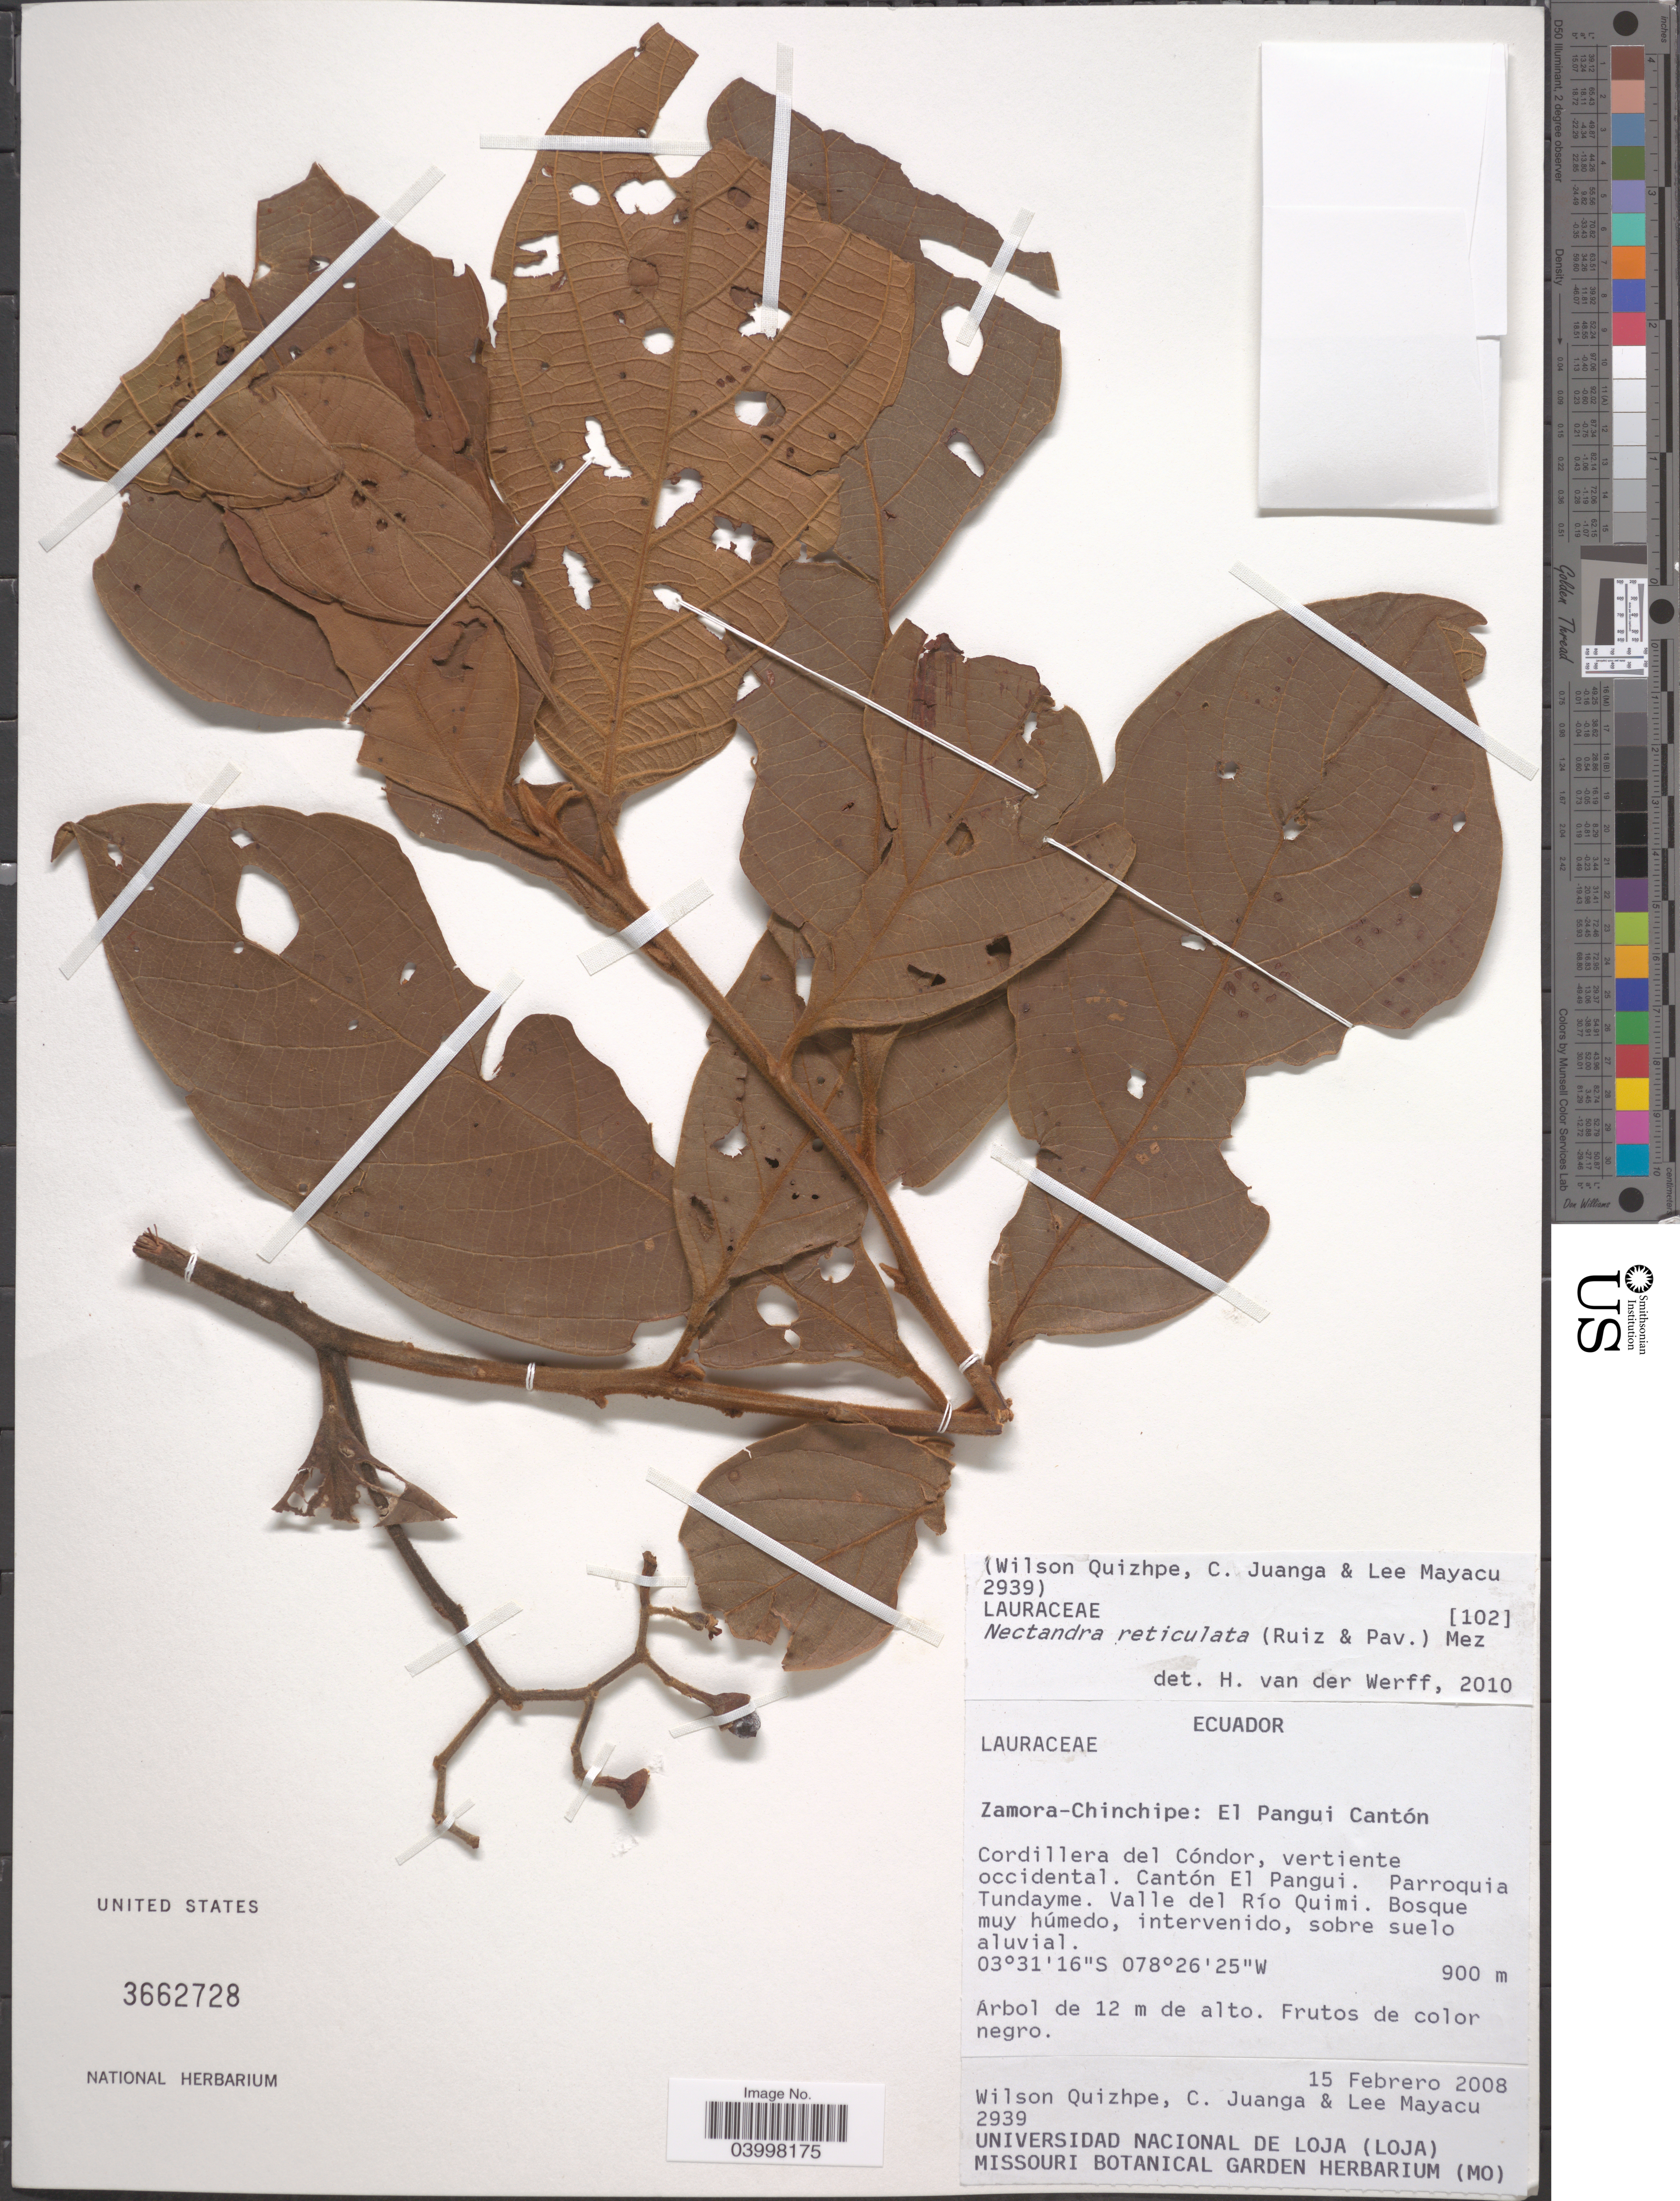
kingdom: Plantae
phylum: Tracheophyta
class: Magnoliopsida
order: Laurales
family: Lauraceae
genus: Nectandra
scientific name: Nectandra reticulata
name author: (Ruiz & Pav.) Mez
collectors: W. Quizhpe, C. Juanga & Mayacu Lee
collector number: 2939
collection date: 2008-02-15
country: Ecuador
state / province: Zamora-Chinchipe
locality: El Pangui Cantón. Cordillera del Cóndor, vertiente occidental. Cantón El Pangui. Parroquia Tundayme. Valle del Río Quimi.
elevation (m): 900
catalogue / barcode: US 3662728